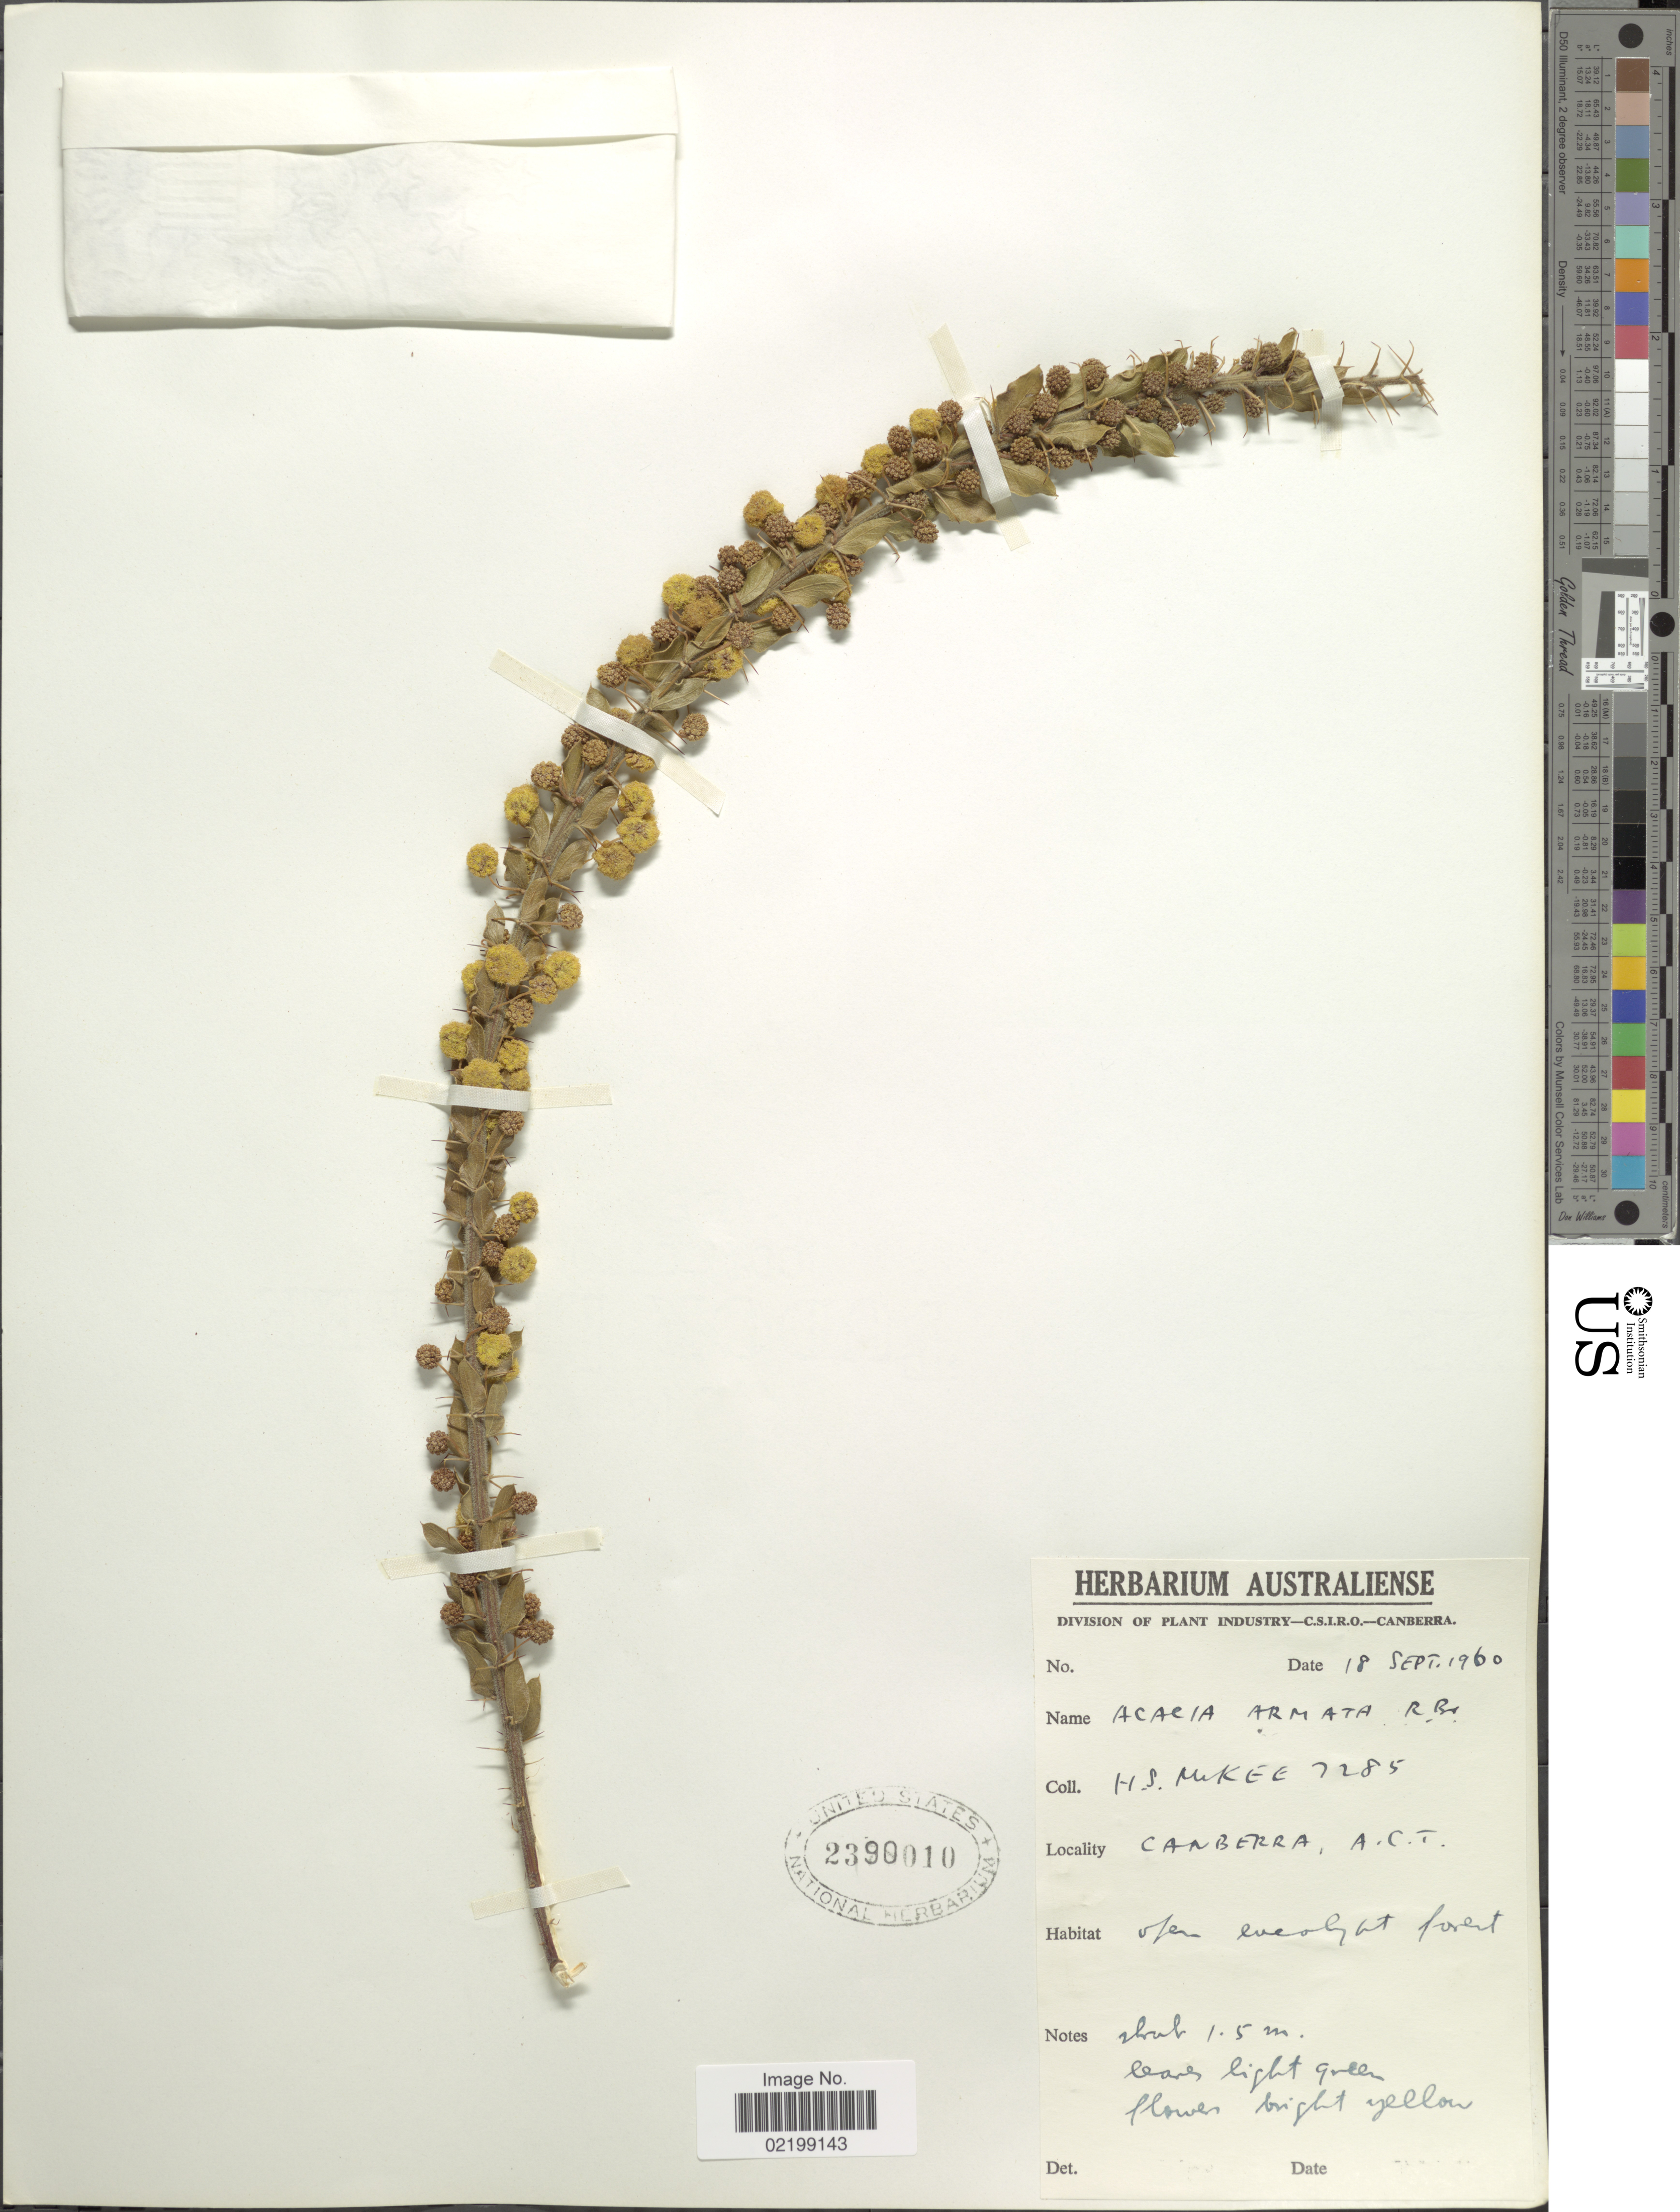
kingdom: Plantae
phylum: Tracheophyta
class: Magnoliopsida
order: Fabales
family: Fabaceae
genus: Acacia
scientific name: Acacia paradoxa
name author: Chiov.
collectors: H. S. McKee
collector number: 7085*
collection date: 1960-09-18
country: Australia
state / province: Australian Capital Territory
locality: Canberra, A.C.T., open eucalypt forest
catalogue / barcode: US 2390010